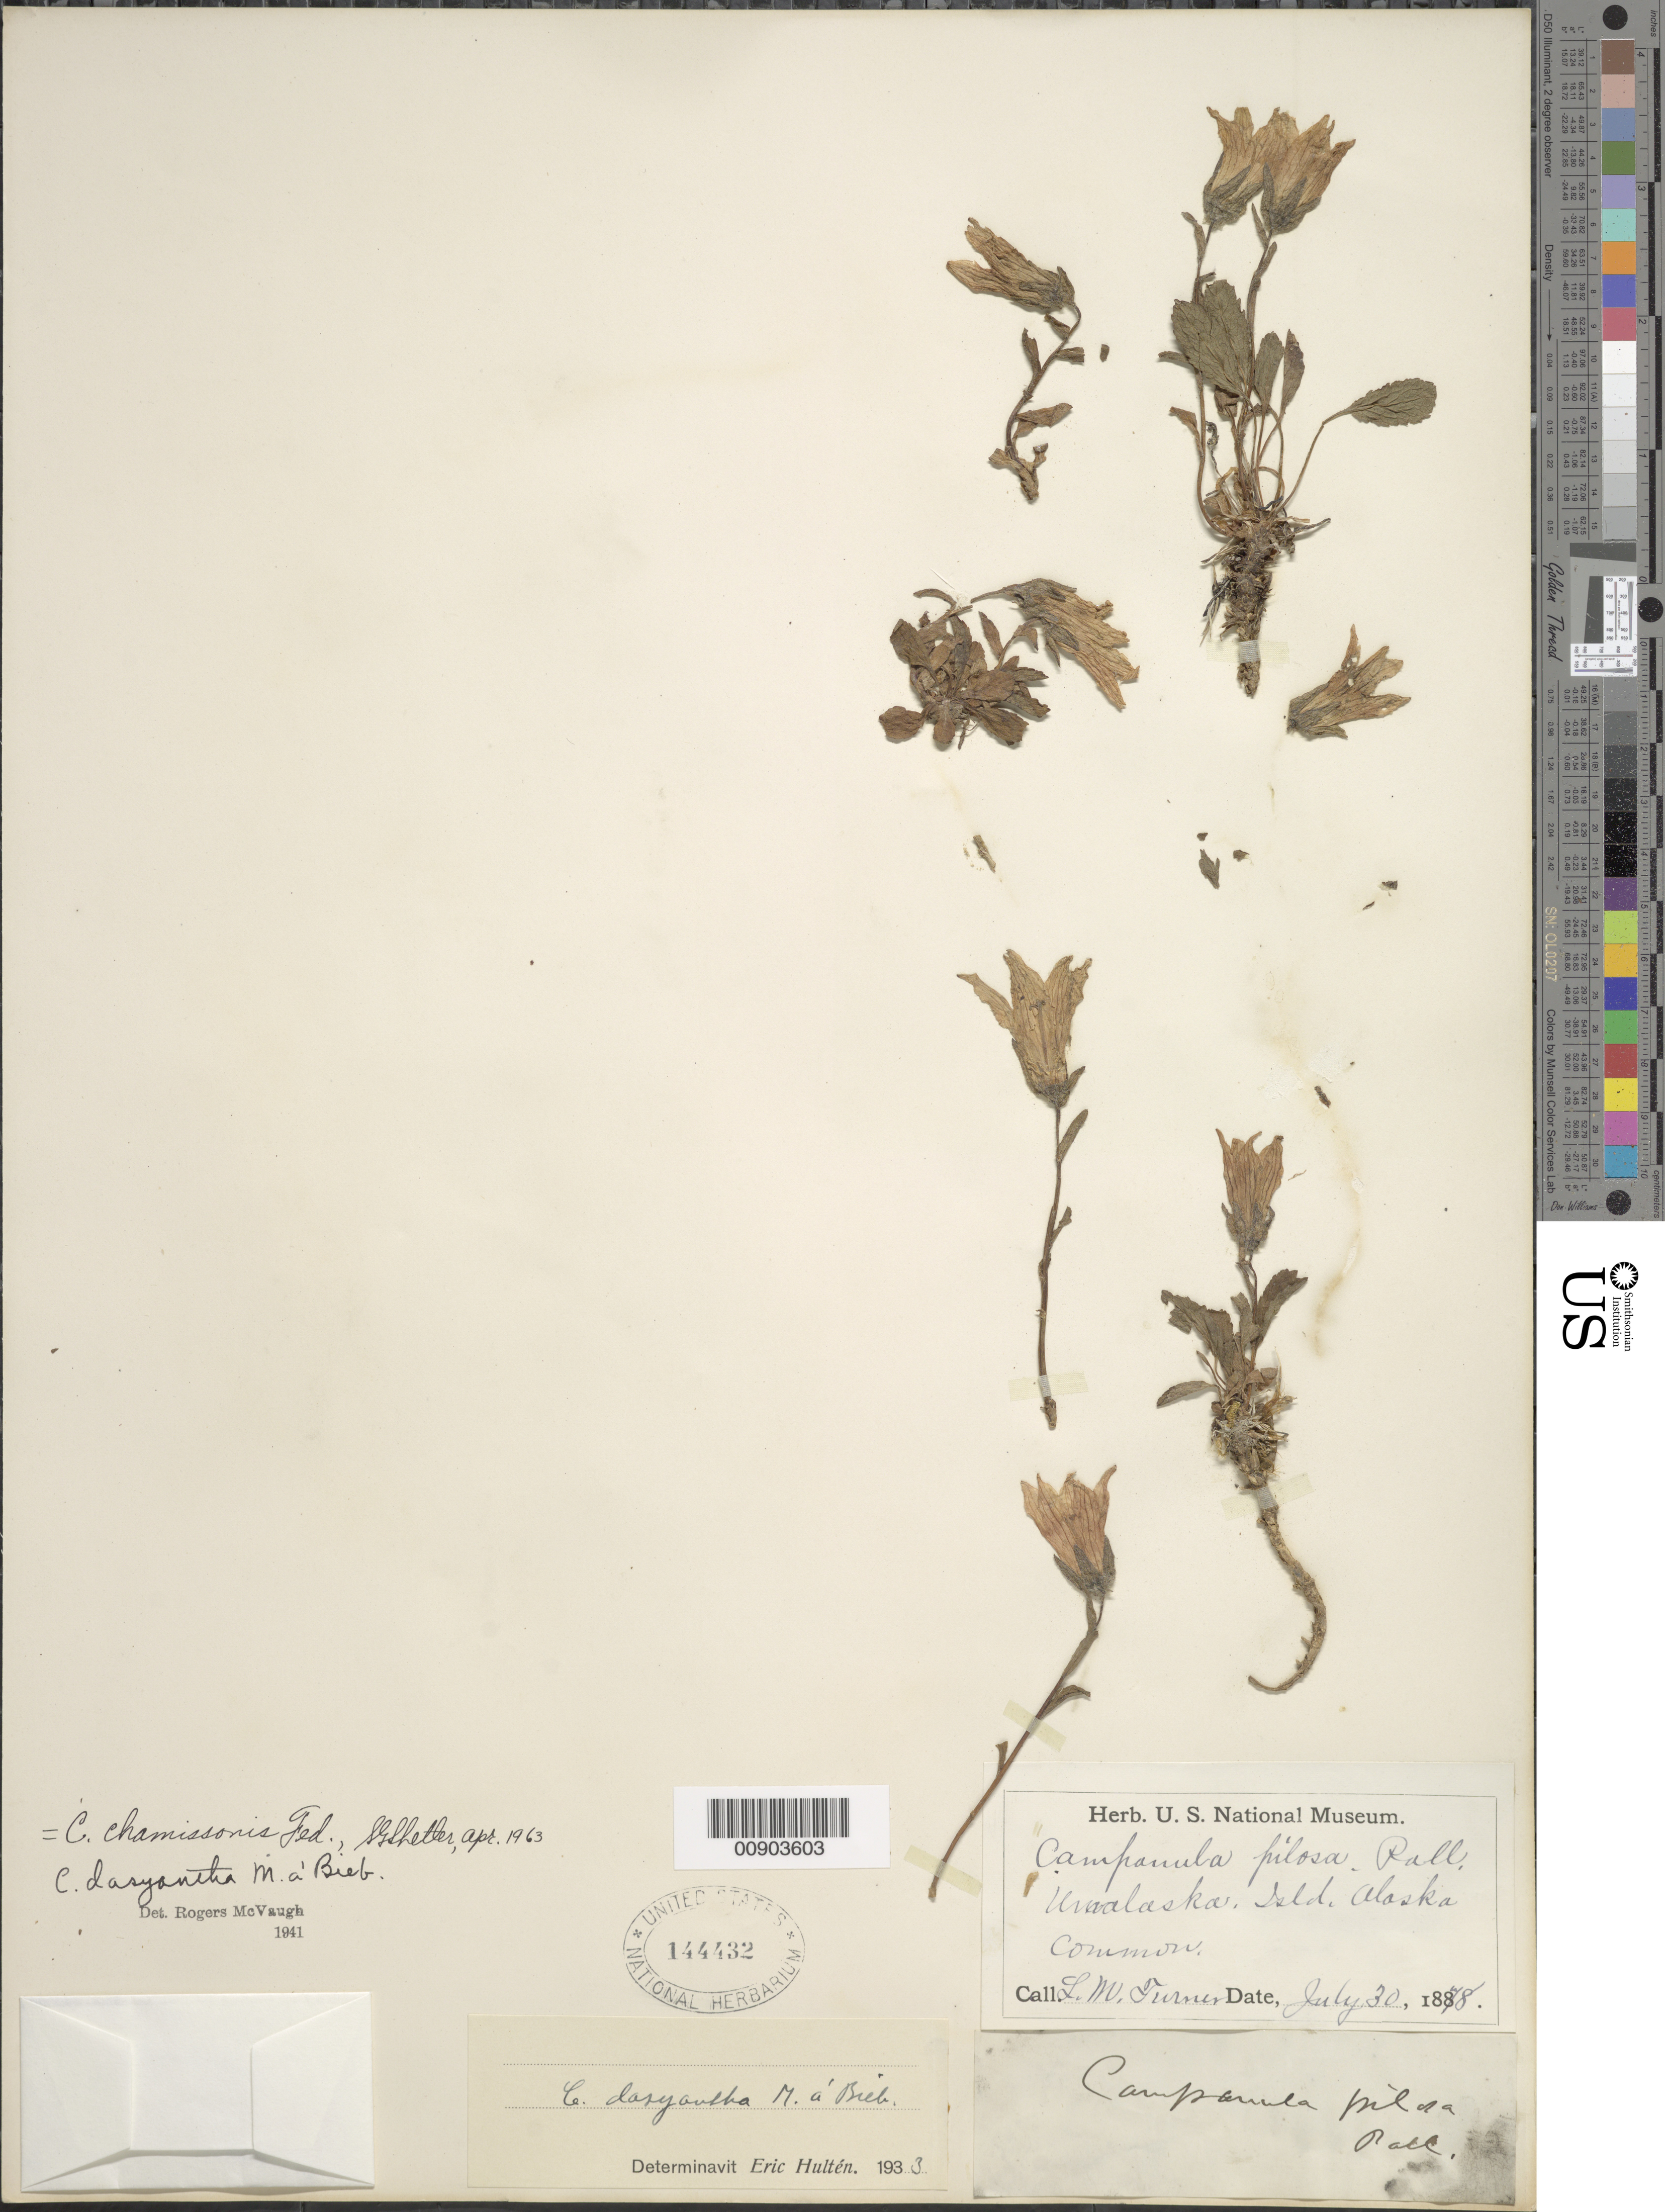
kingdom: Plantae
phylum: Tracheophyta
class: Magnoliopsida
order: Asterales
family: Campanulaceae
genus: Campanula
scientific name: Campanula chamissonis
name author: Fedorov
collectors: L. M. Turner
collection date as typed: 30/7 1878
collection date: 1878-07-30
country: United States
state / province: Alaska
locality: Unalaschka.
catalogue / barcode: US 144432